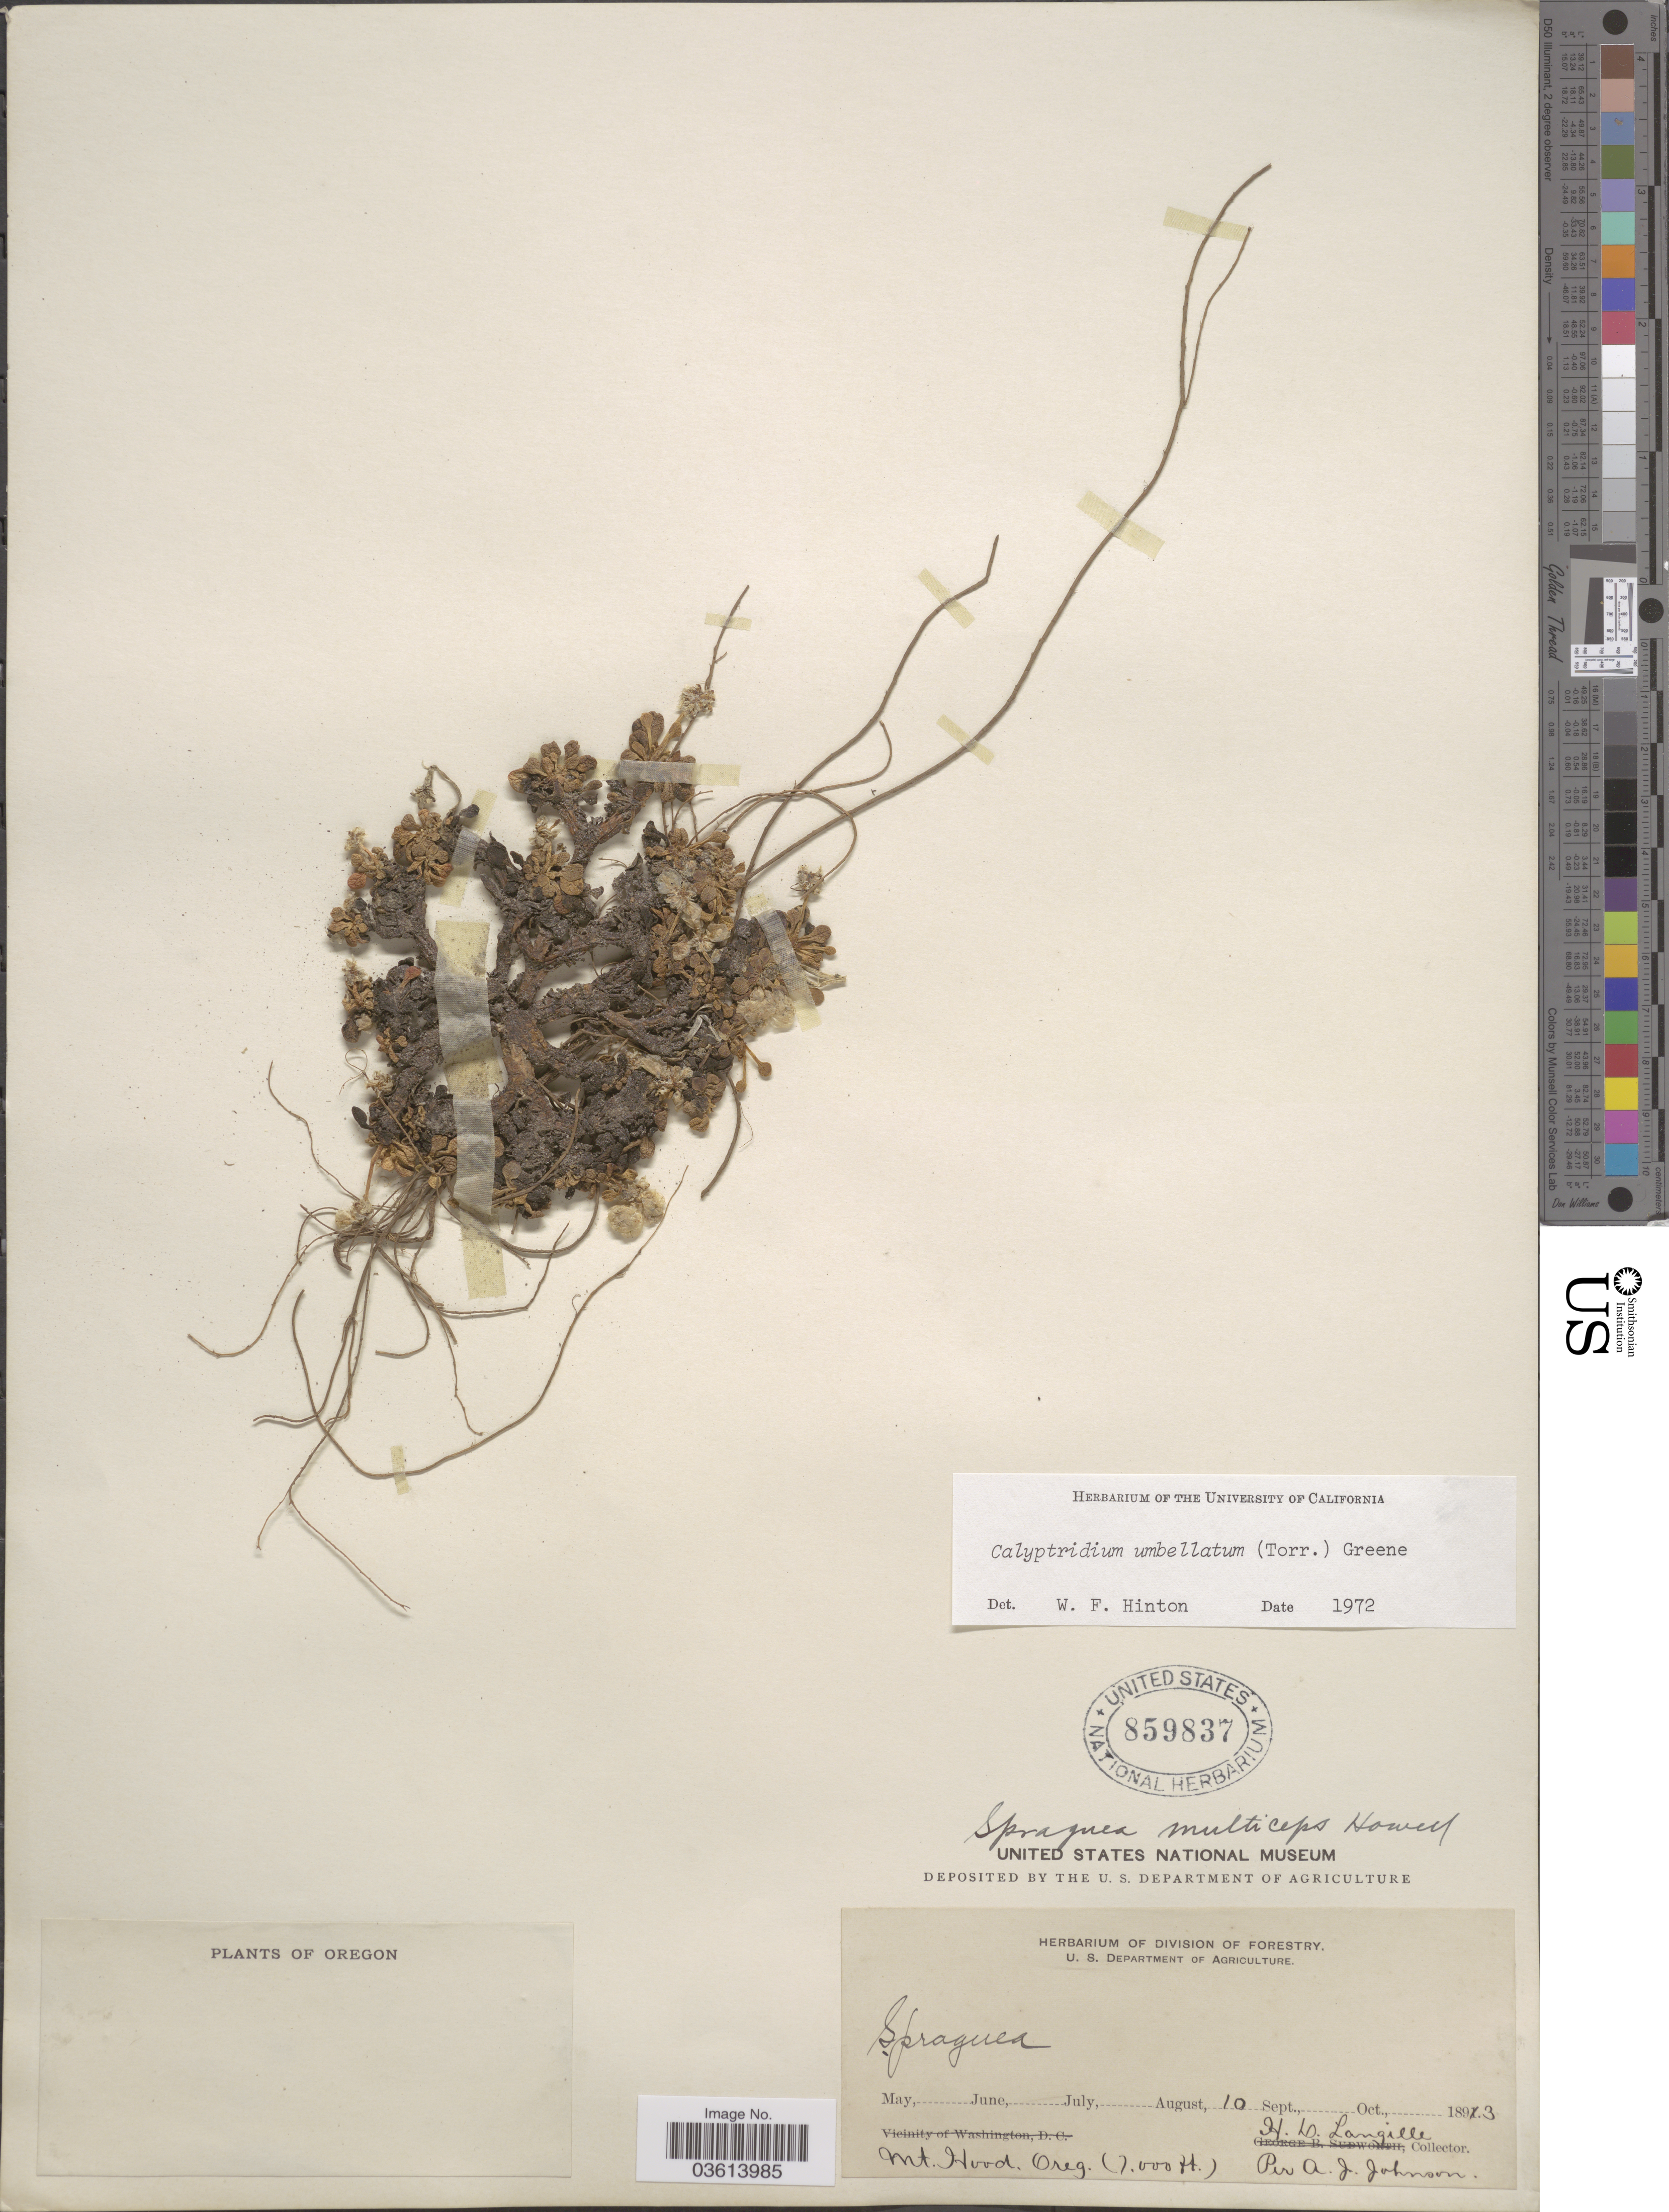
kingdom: Plantae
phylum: Tracheophyta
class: Magnoliopsida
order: Caryophyllales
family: Montiaceae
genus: Calyptridium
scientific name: Calyptridium umbellatum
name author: (Torr.) Greene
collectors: H. Langille & A. Johnson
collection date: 1893-08-10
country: United States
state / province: Oregon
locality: Mt. Hood.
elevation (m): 2134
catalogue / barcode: US 859837